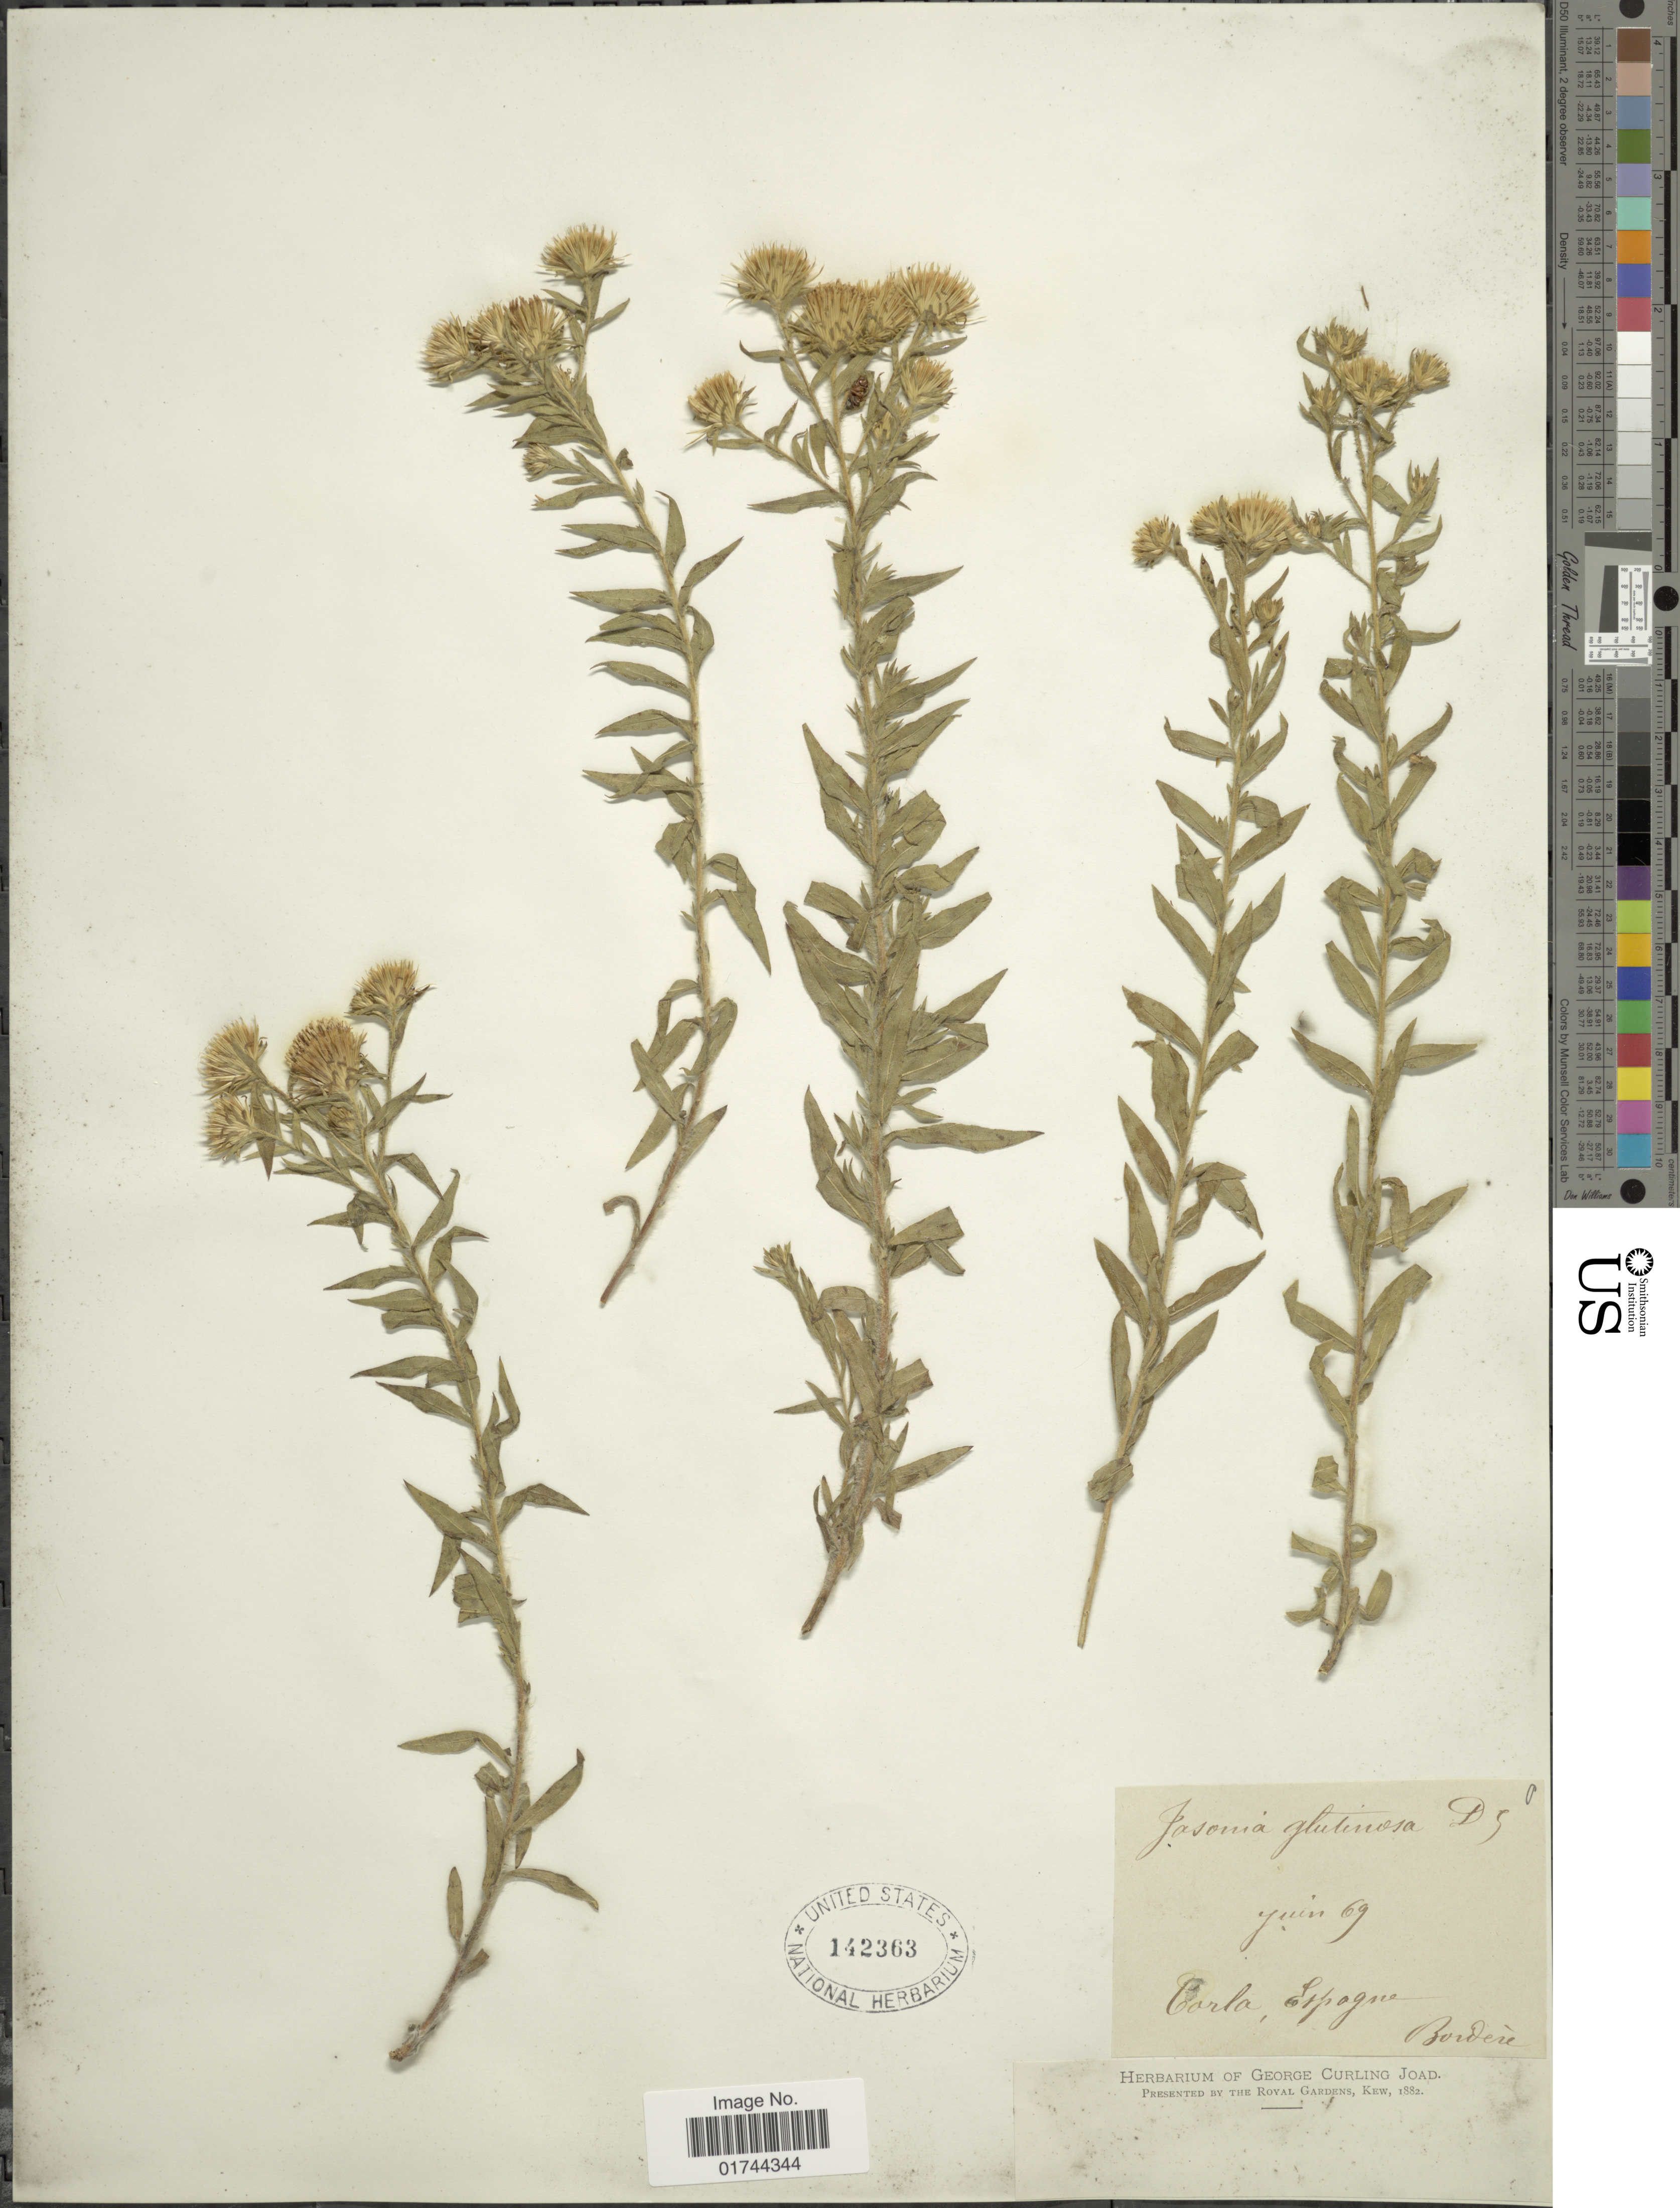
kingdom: Plantae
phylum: Tracheophyta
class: Magnoliopsida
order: Asterales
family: Asteraceae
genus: Jasonia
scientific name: Jasonia glutinosa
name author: (L.) DC.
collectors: -. Bordere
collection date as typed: Transcribed d/m/y: /6/69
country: Spain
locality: Carla, Espagne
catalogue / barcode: US 142363